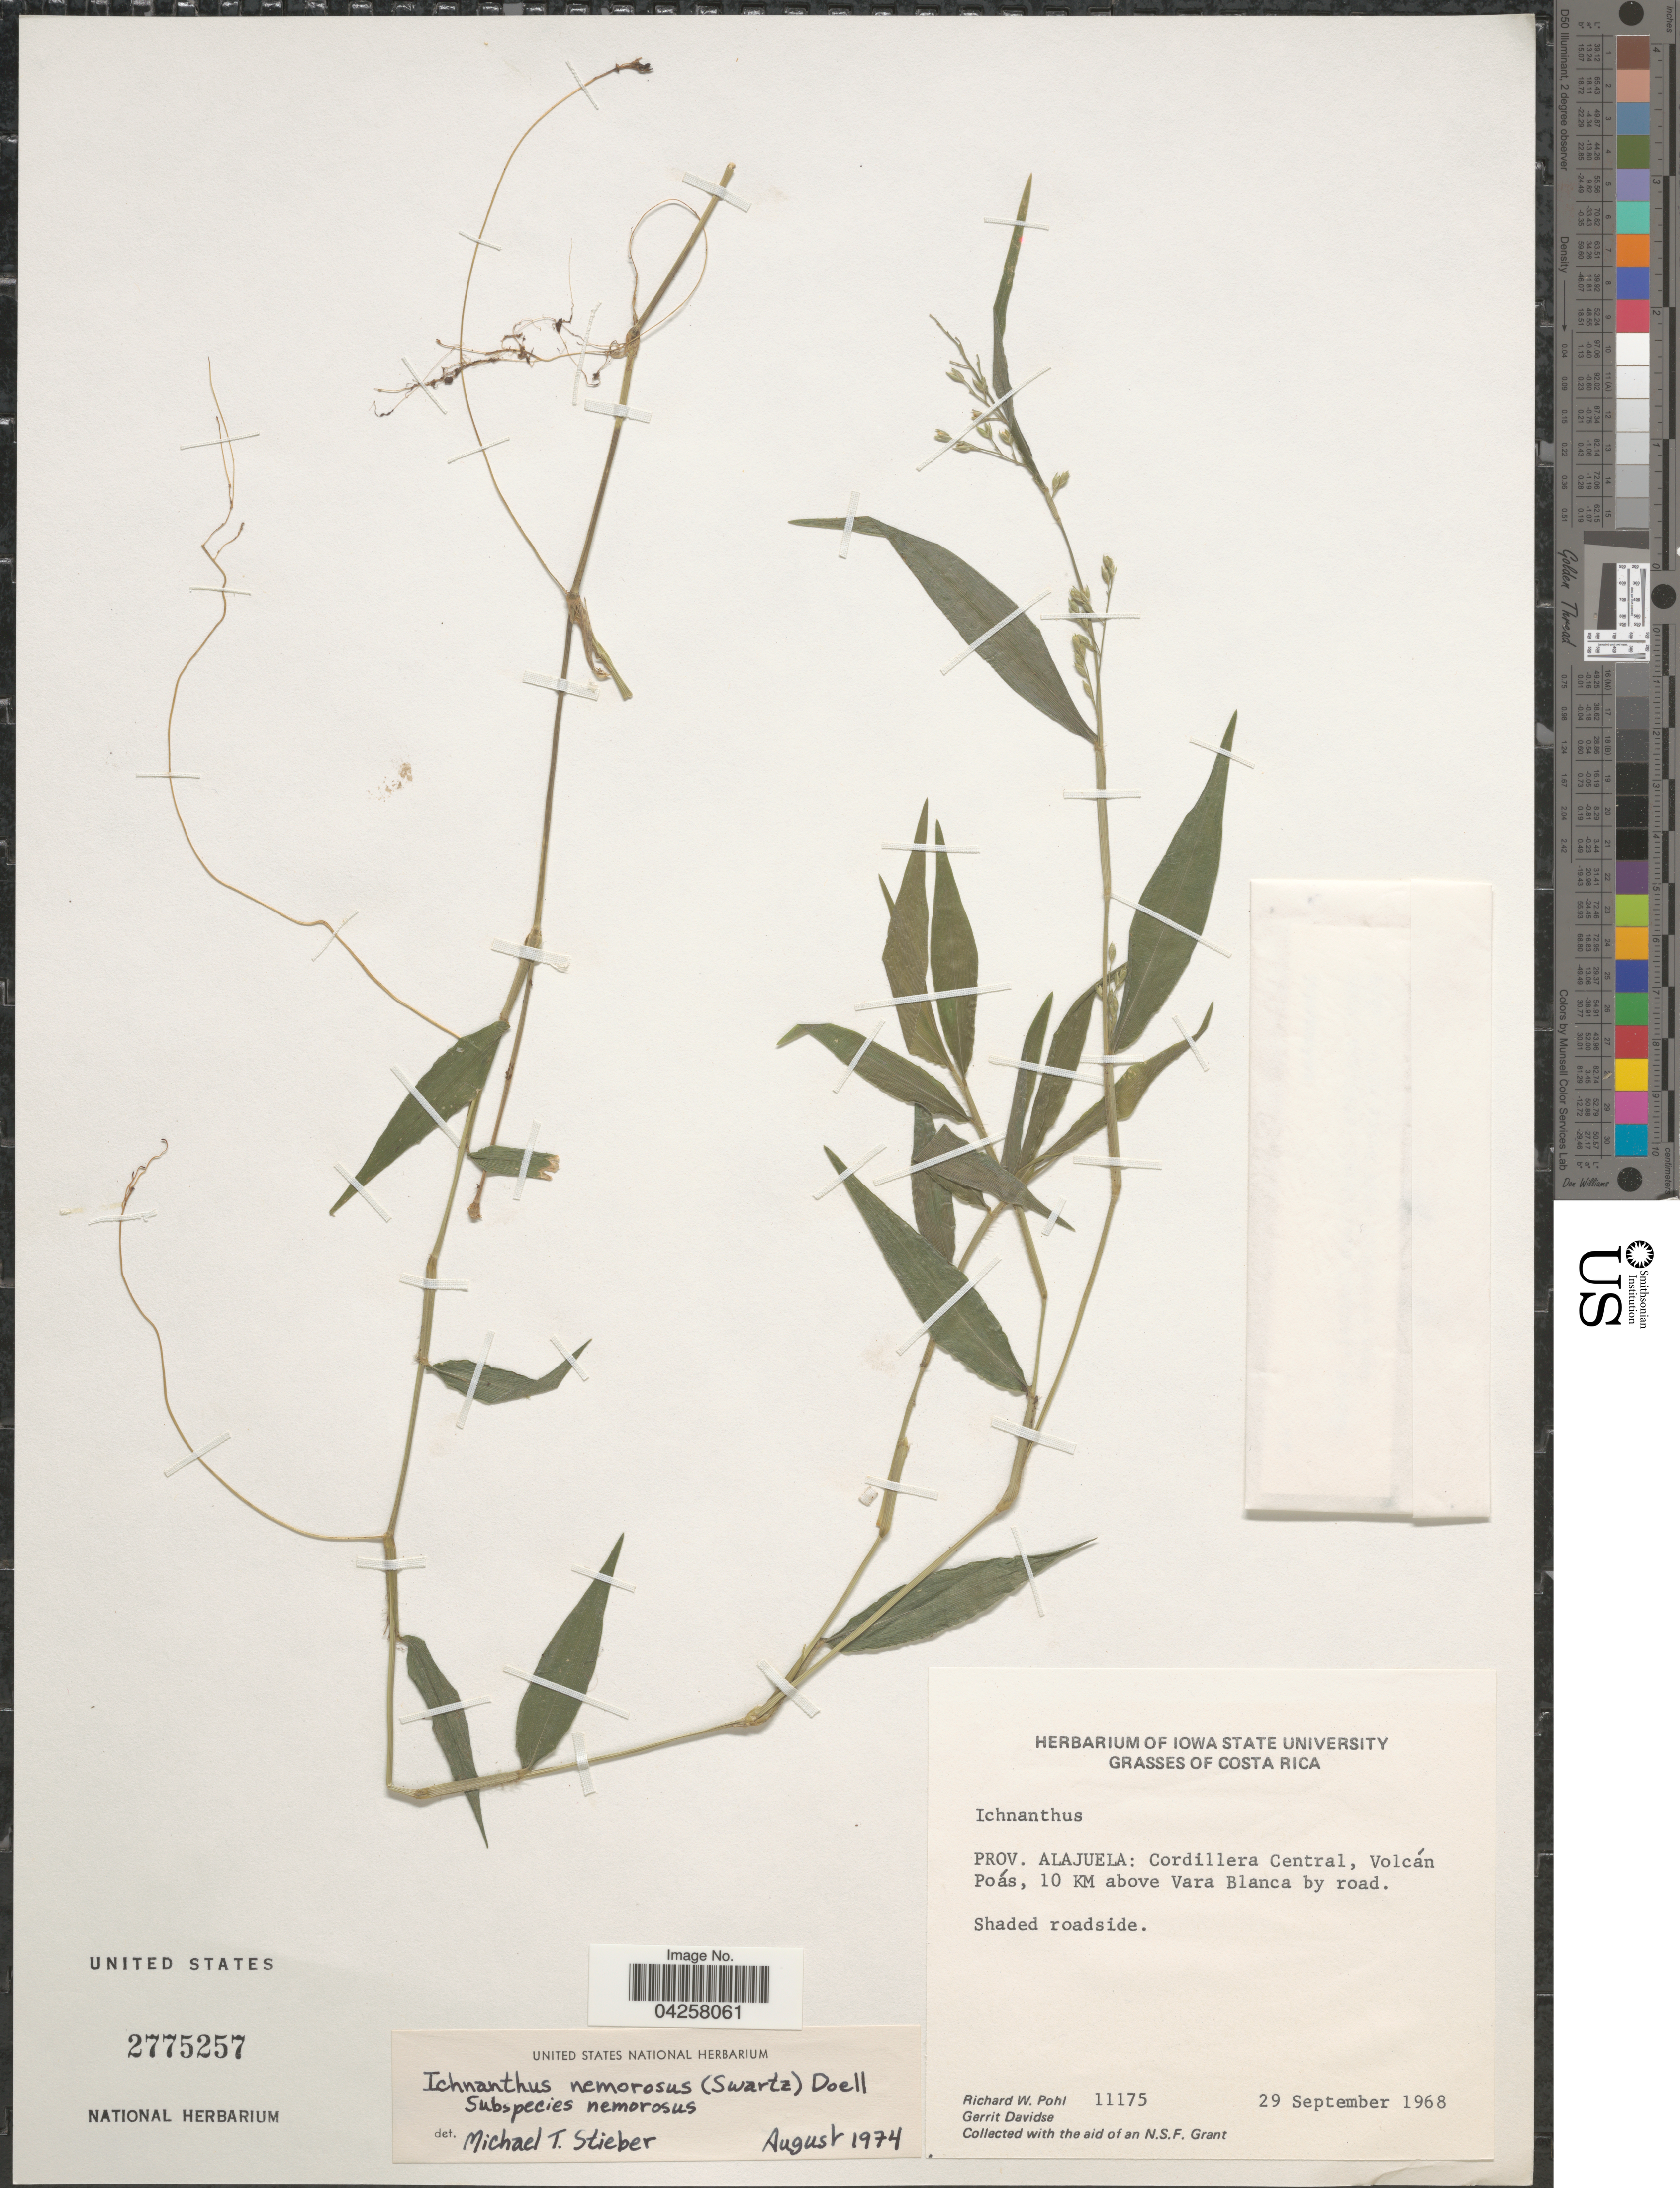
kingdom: Plantae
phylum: Tracheophyta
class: Liliopsida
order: Poales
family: Poaceae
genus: Ichnanthus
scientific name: Ichnanthus nemorosus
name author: (Sw.) Döll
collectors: R. W. Pohl & G. Davidse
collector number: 11175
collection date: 1968-09-29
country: Costa Rica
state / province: Alajuela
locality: Cordillera Central, Volcán Poás, 10 KM above Vara Blanca by road.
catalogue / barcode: US 2775257